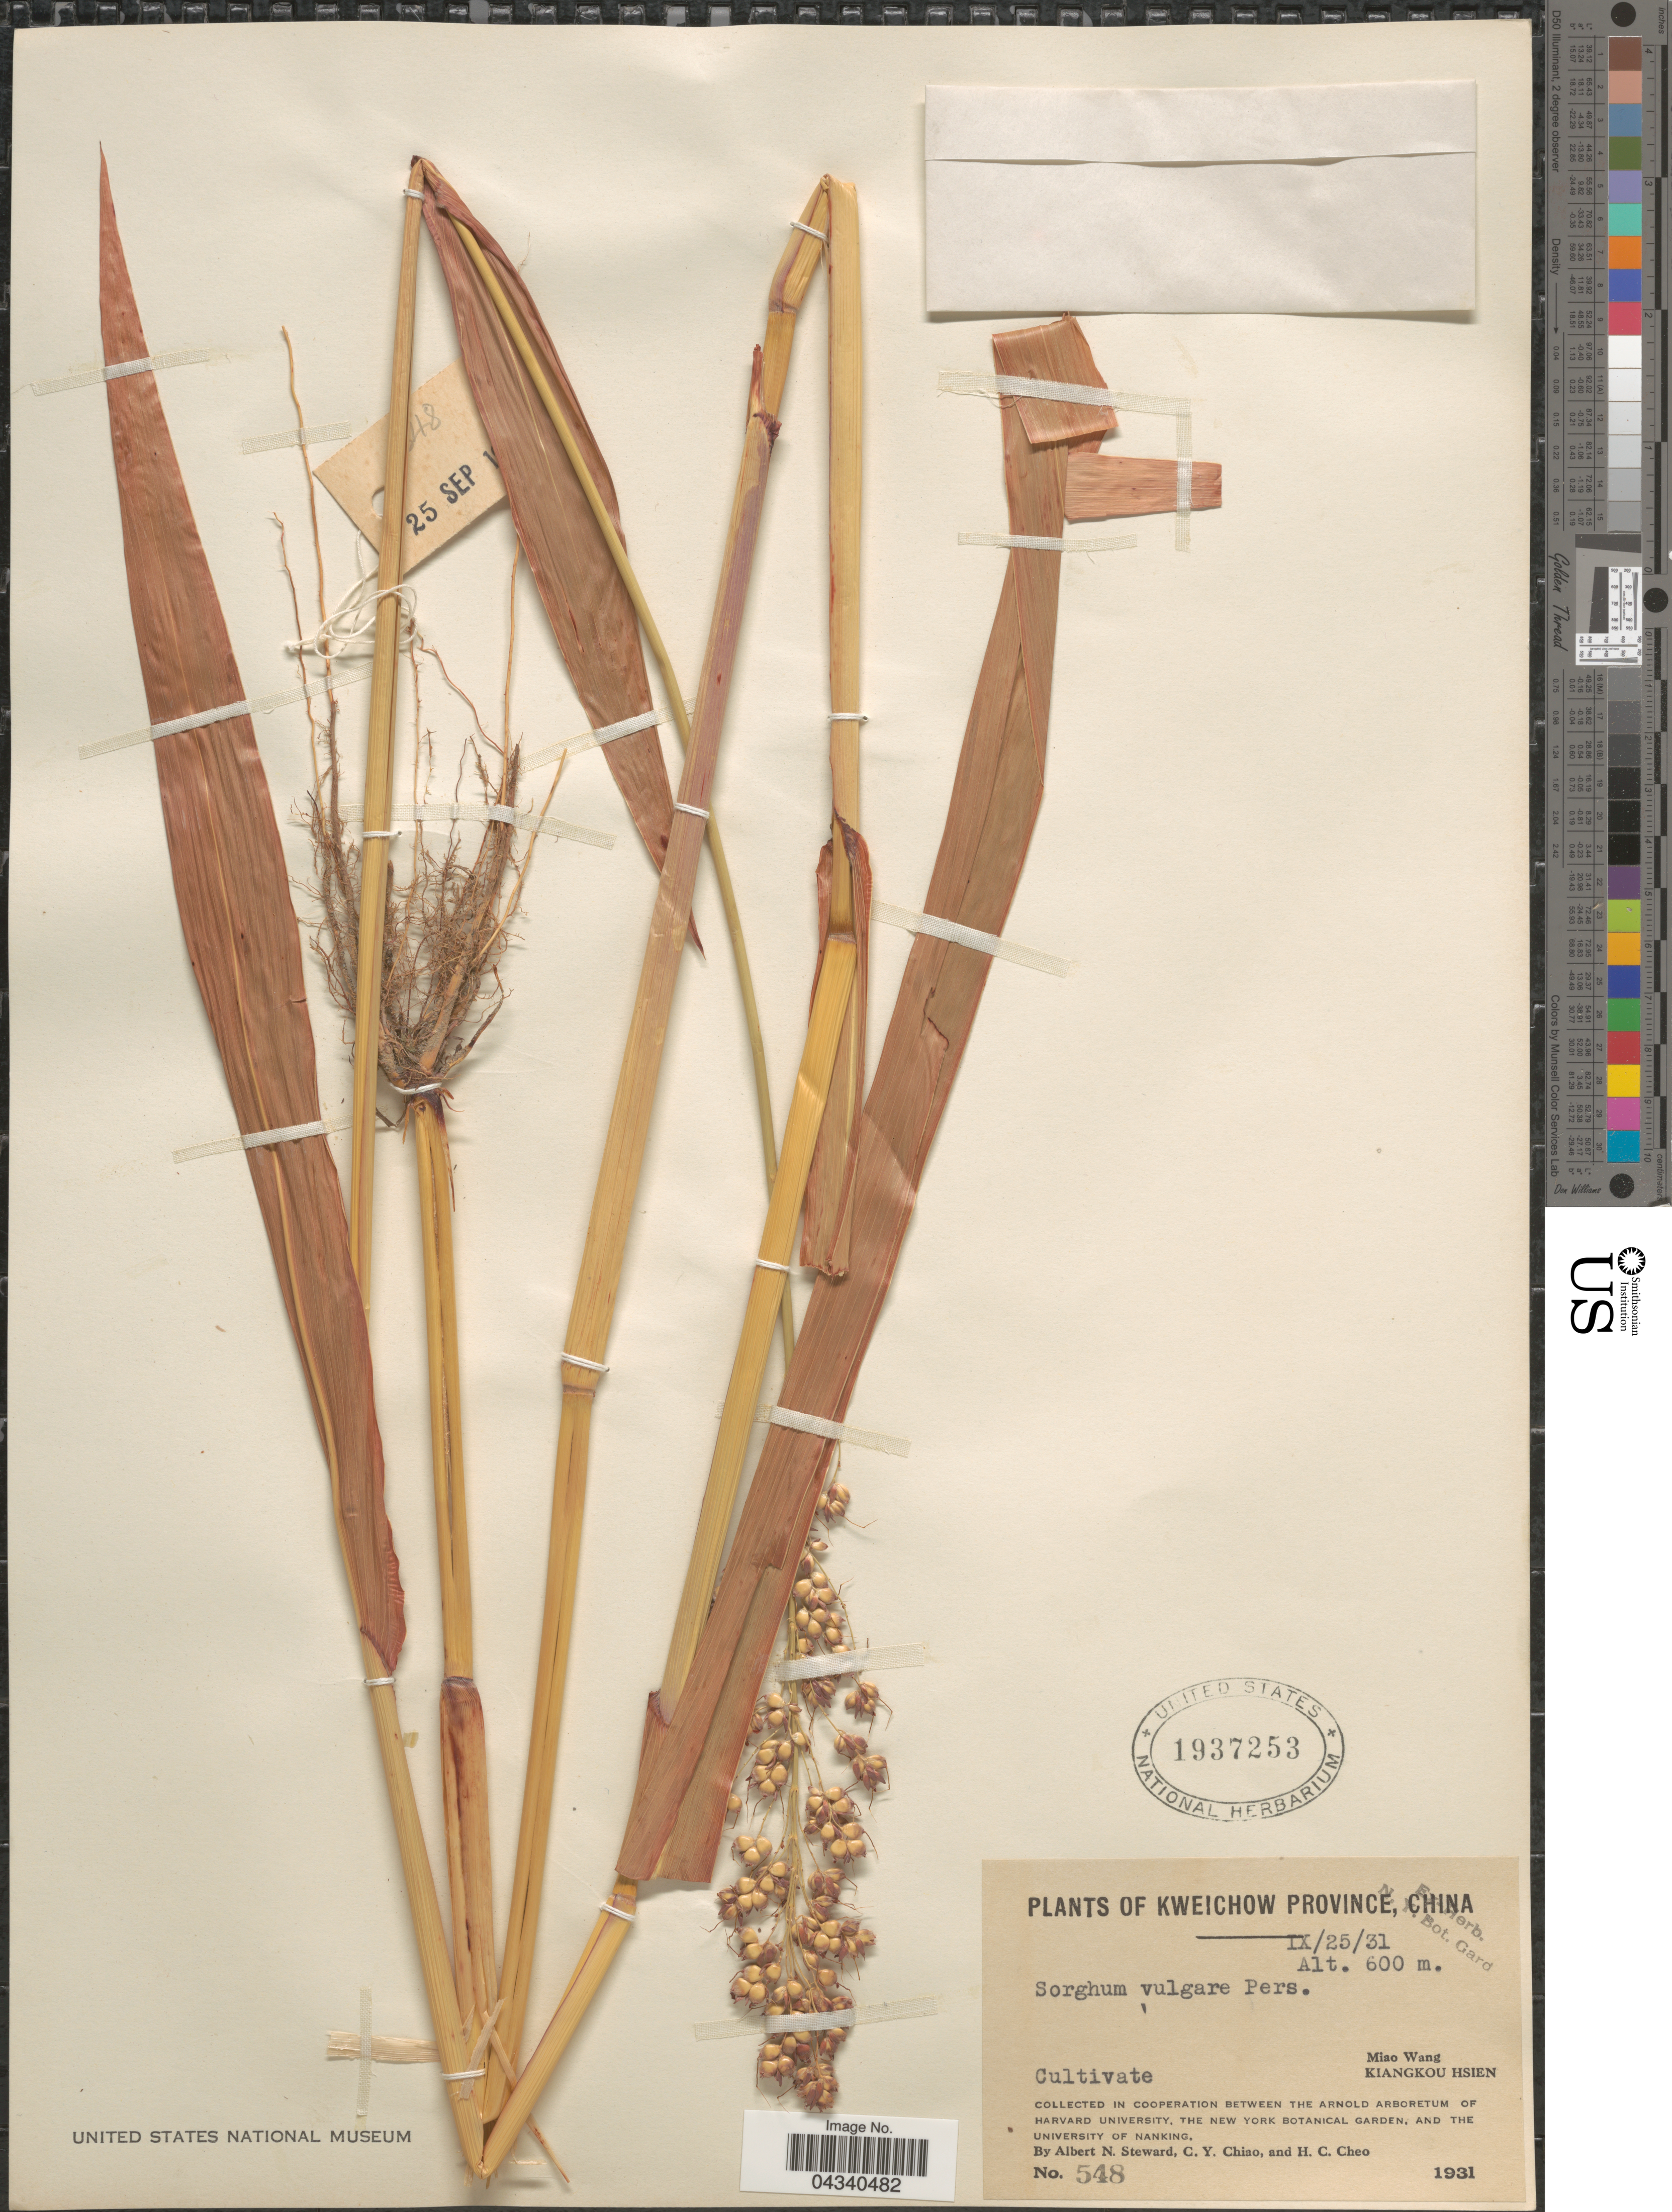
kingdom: Plantae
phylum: Tracheophyta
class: Liliopsida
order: Poales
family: Poaceae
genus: Sorghum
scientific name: Sorghum bicolor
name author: (L.) Moench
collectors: A. N. Steward, C. Y. Chiao & H. Cheo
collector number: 548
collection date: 1931-09-25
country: China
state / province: Guizhou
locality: Kweichow Province. Miao Wang. Kiangkou Hsien.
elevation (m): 600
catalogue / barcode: US 1937253